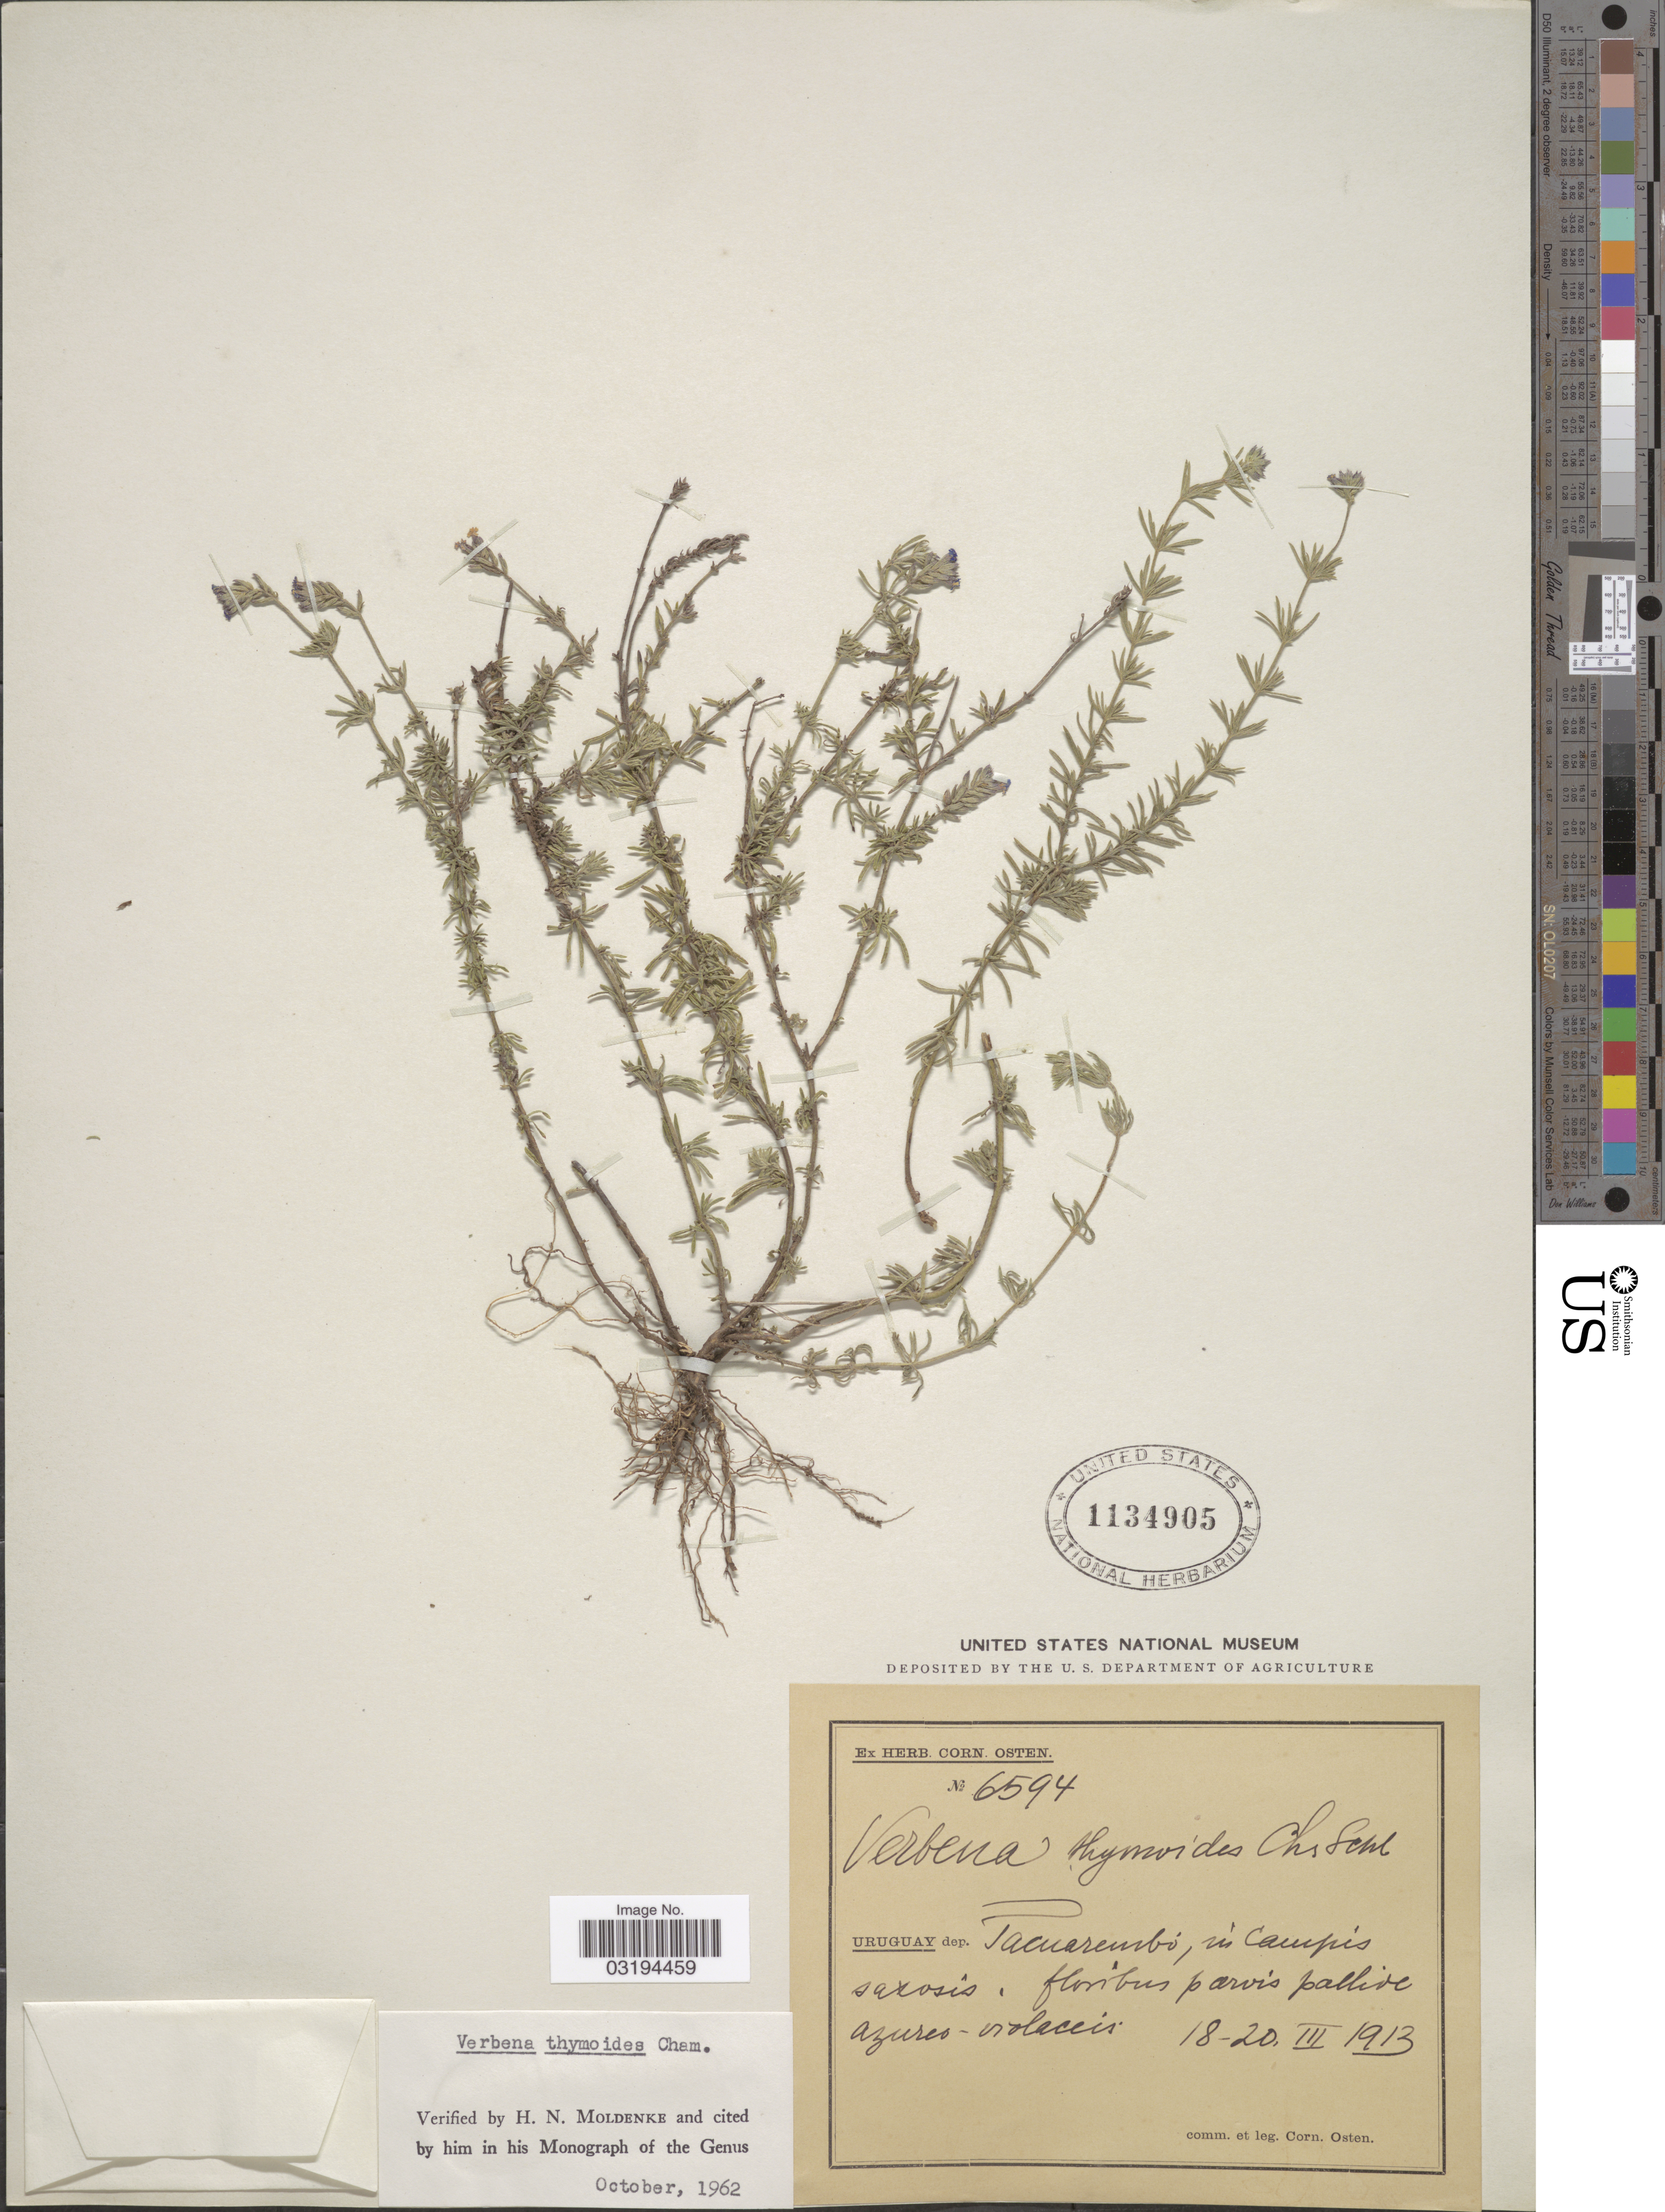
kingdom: Plantae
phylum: Tracheophyta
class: Magnoliopsida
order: Lamiales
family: Verbenaceae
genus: Verbena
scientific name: Verbena thymoides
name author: Cham.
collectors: C. Osten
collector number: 6594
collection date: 1913-03-18/1913-03-20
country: Uruguay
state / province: Tacuarembó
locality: Dep. Tacuarembo, in campis saxosis.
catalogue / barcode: US 1134905